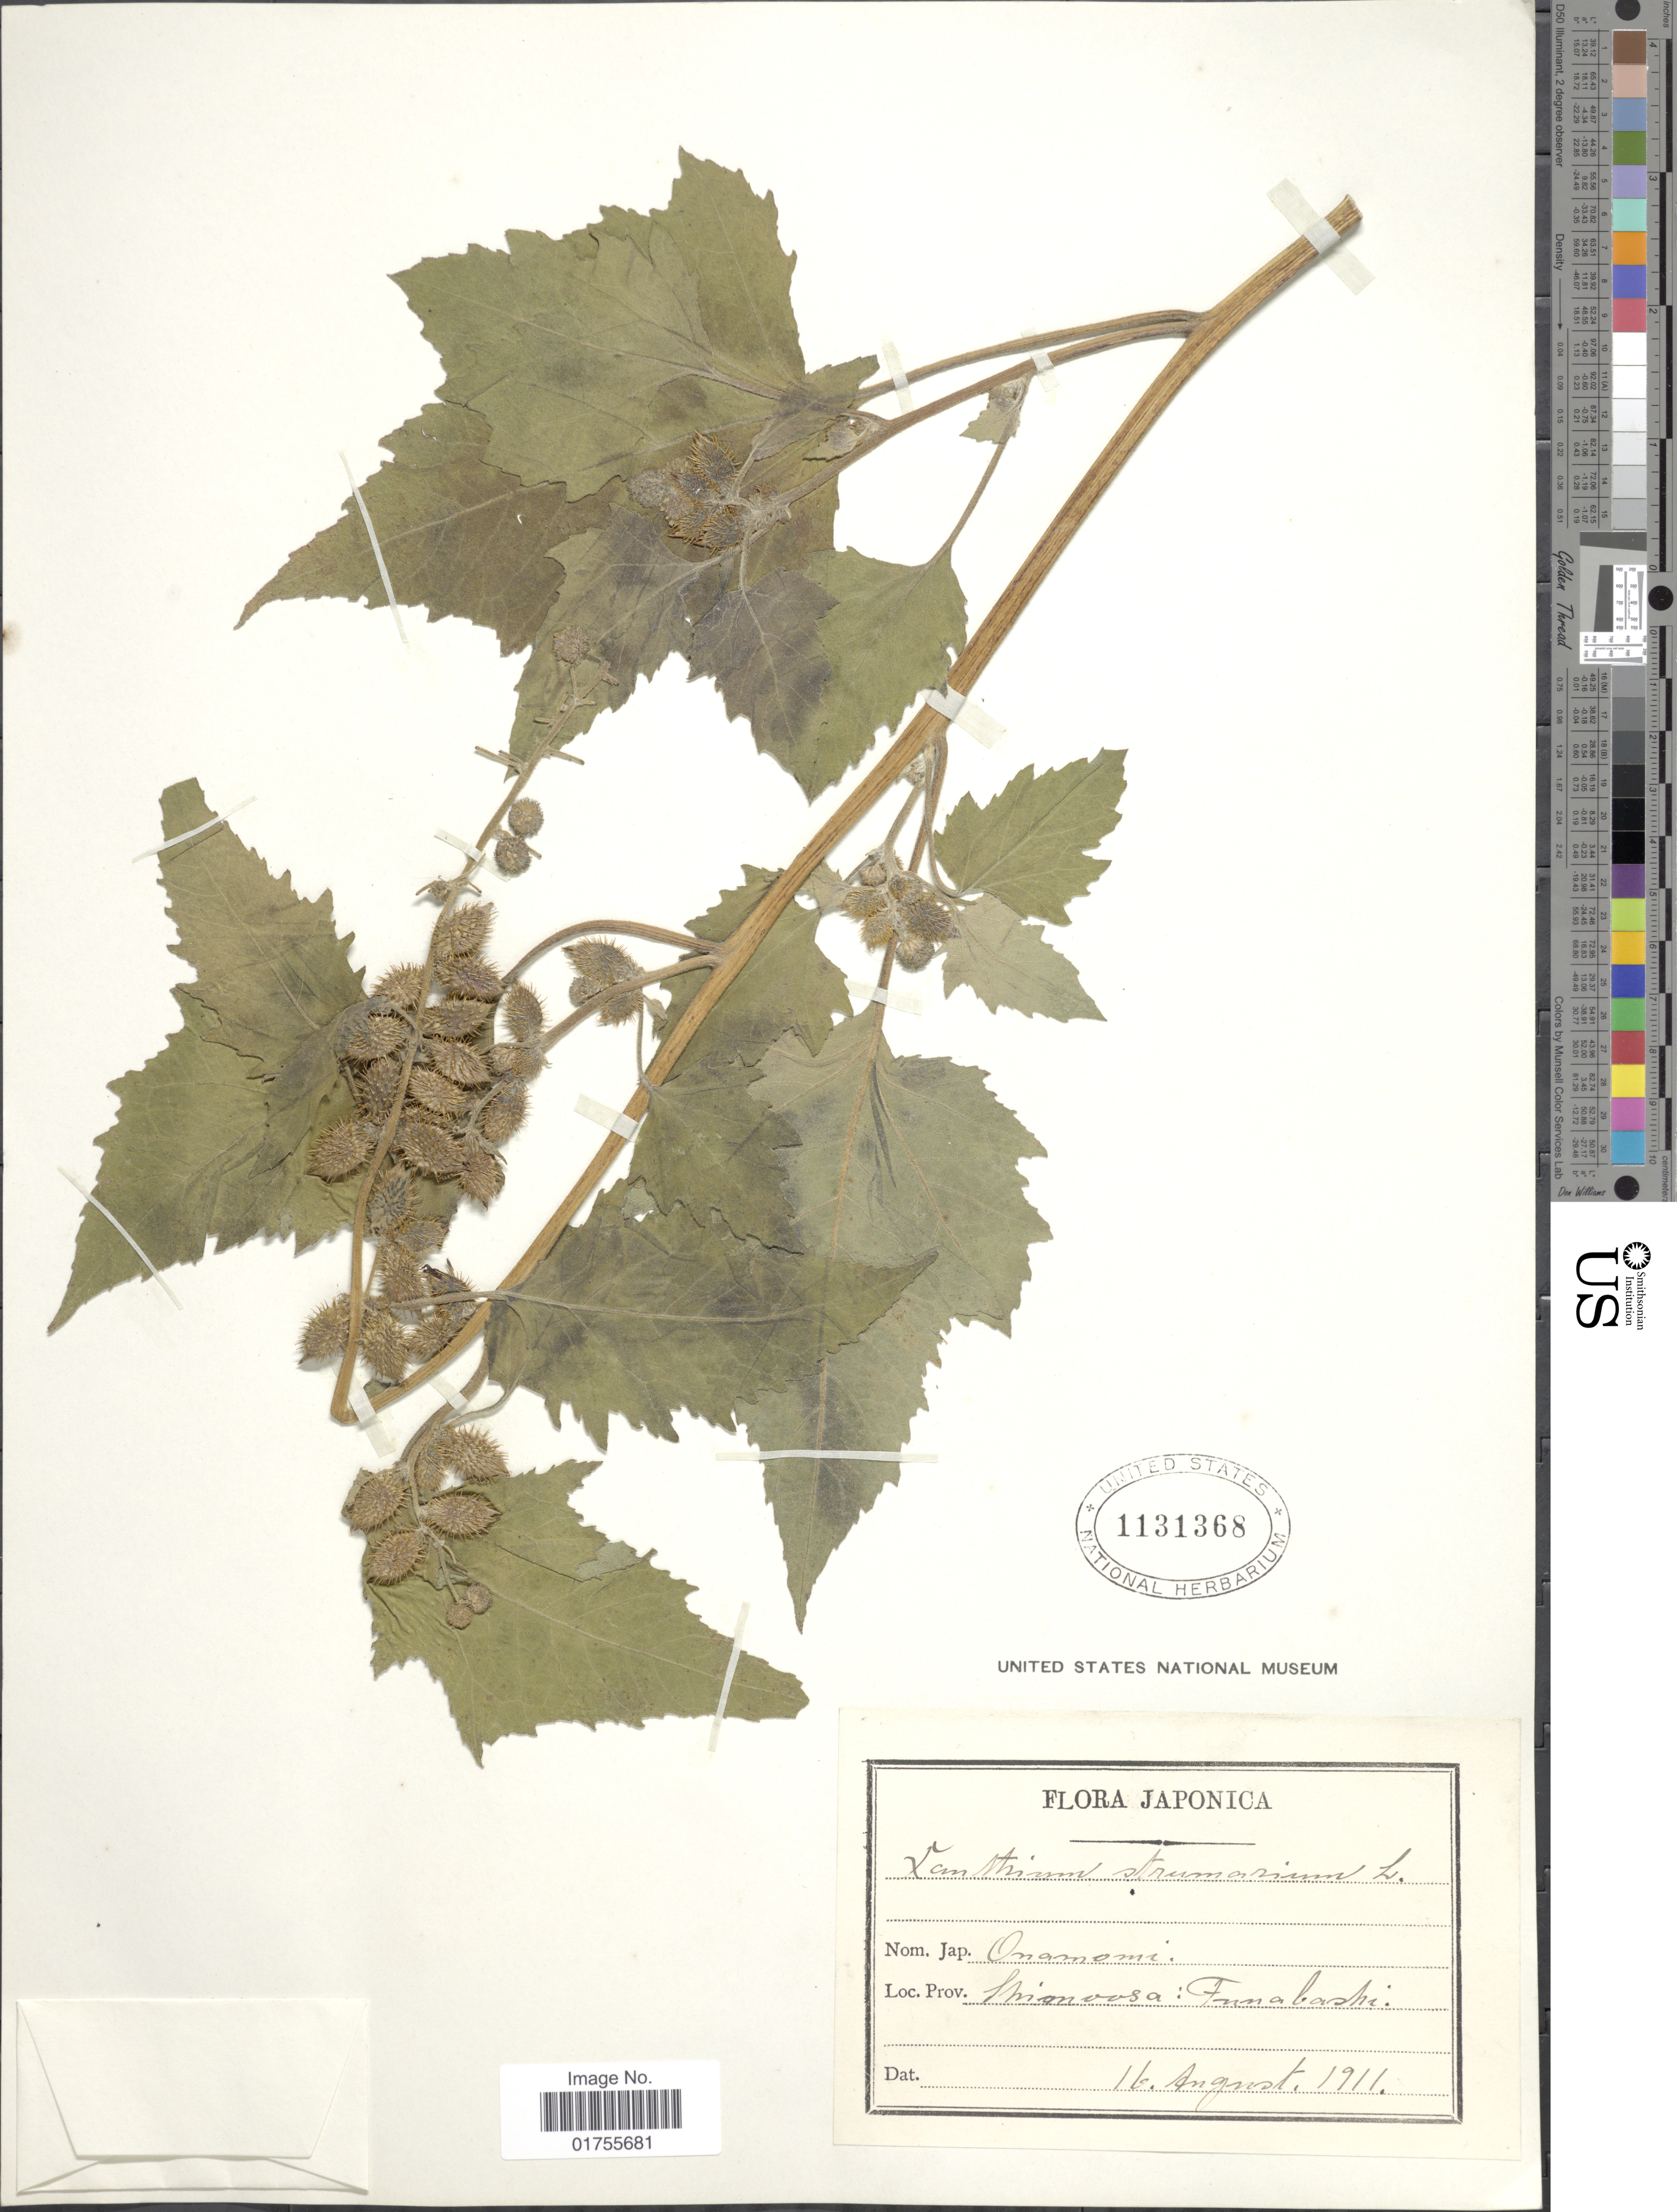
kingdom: Plantae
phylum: Tracheophyta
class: Magnoliopsida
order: Asterales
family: Asteraceae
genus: Xanthium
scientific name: Xanthium strumarium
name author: L.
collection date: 1911-08-16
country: Japan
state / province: Tiba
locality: Shimoosa: Funabashi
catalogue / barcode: US 1131368